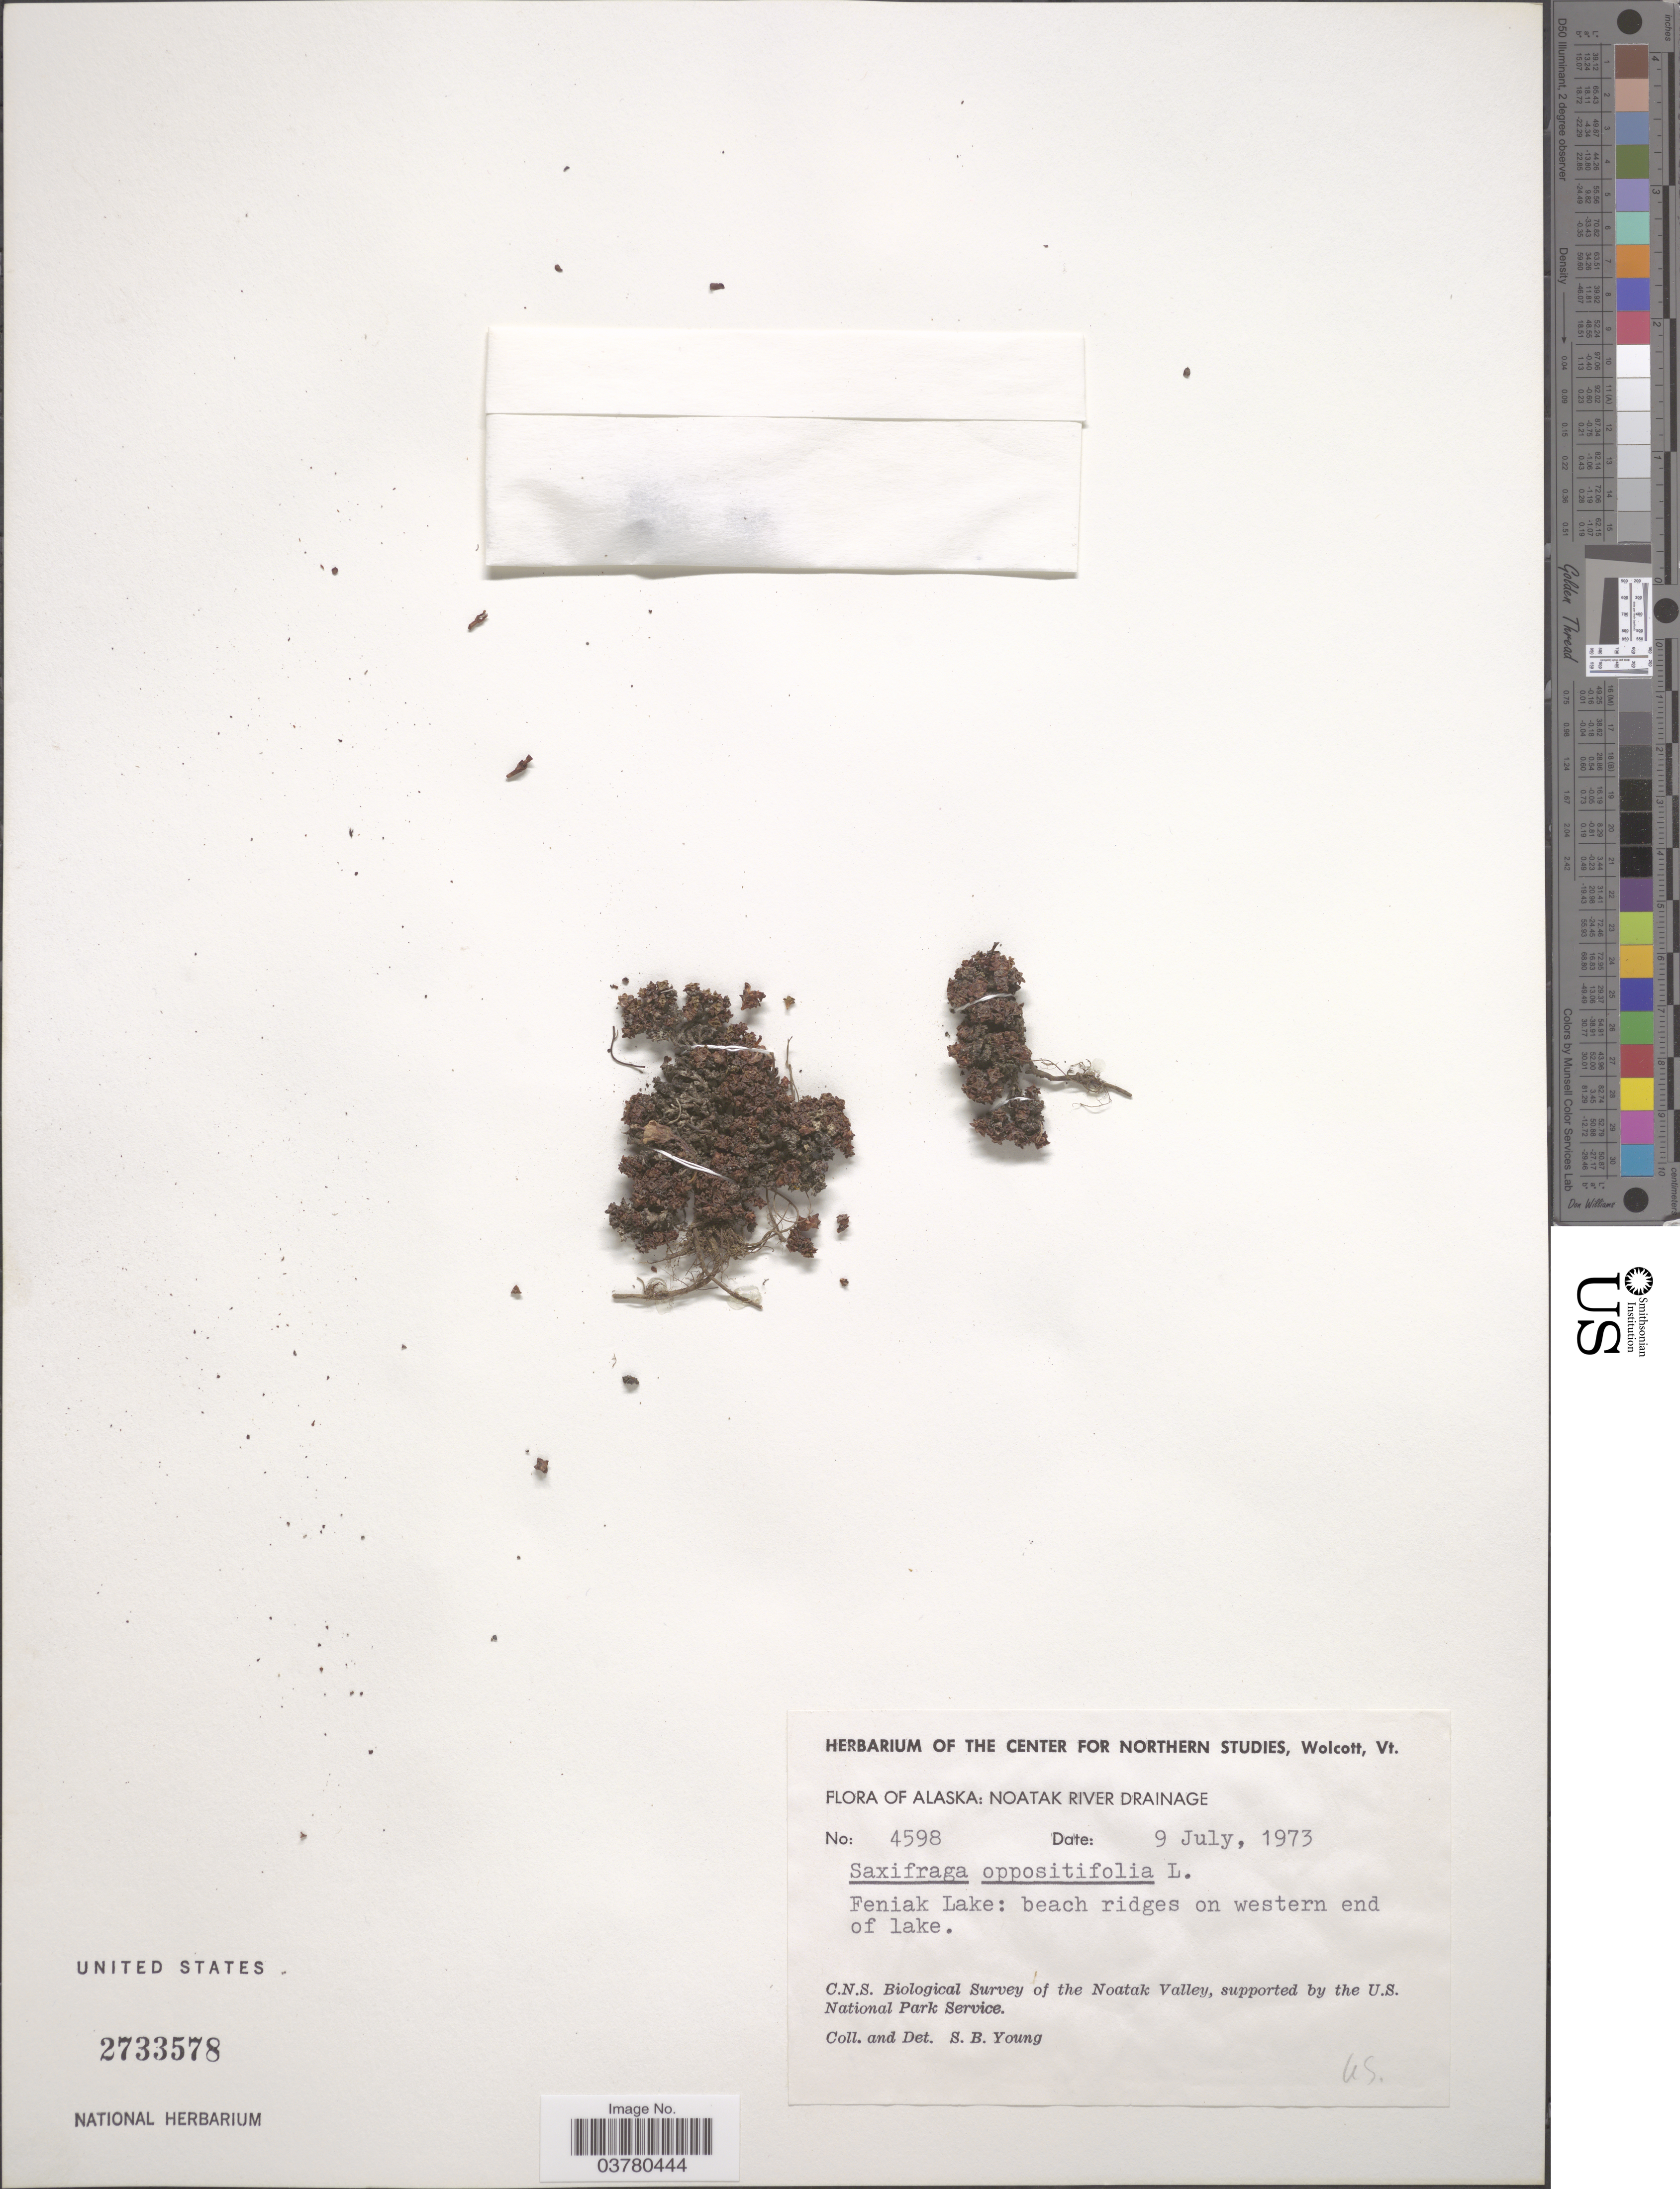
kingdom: Plantae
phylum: Tracheophyta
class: Magnoliopsida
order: Saxifragales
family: Saxifragaceae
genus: Saxifraga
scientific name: Saxifraga oppositifolia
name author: L.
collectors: S. Young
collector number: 4598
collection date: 1973-07-09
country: United States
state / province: Alaska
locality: Noatak River Drainage. Feniak Lake: beach ridges on western end of lake. C.N.S. Biological Survey of the Noatak Valley.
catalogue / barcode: US 2733578